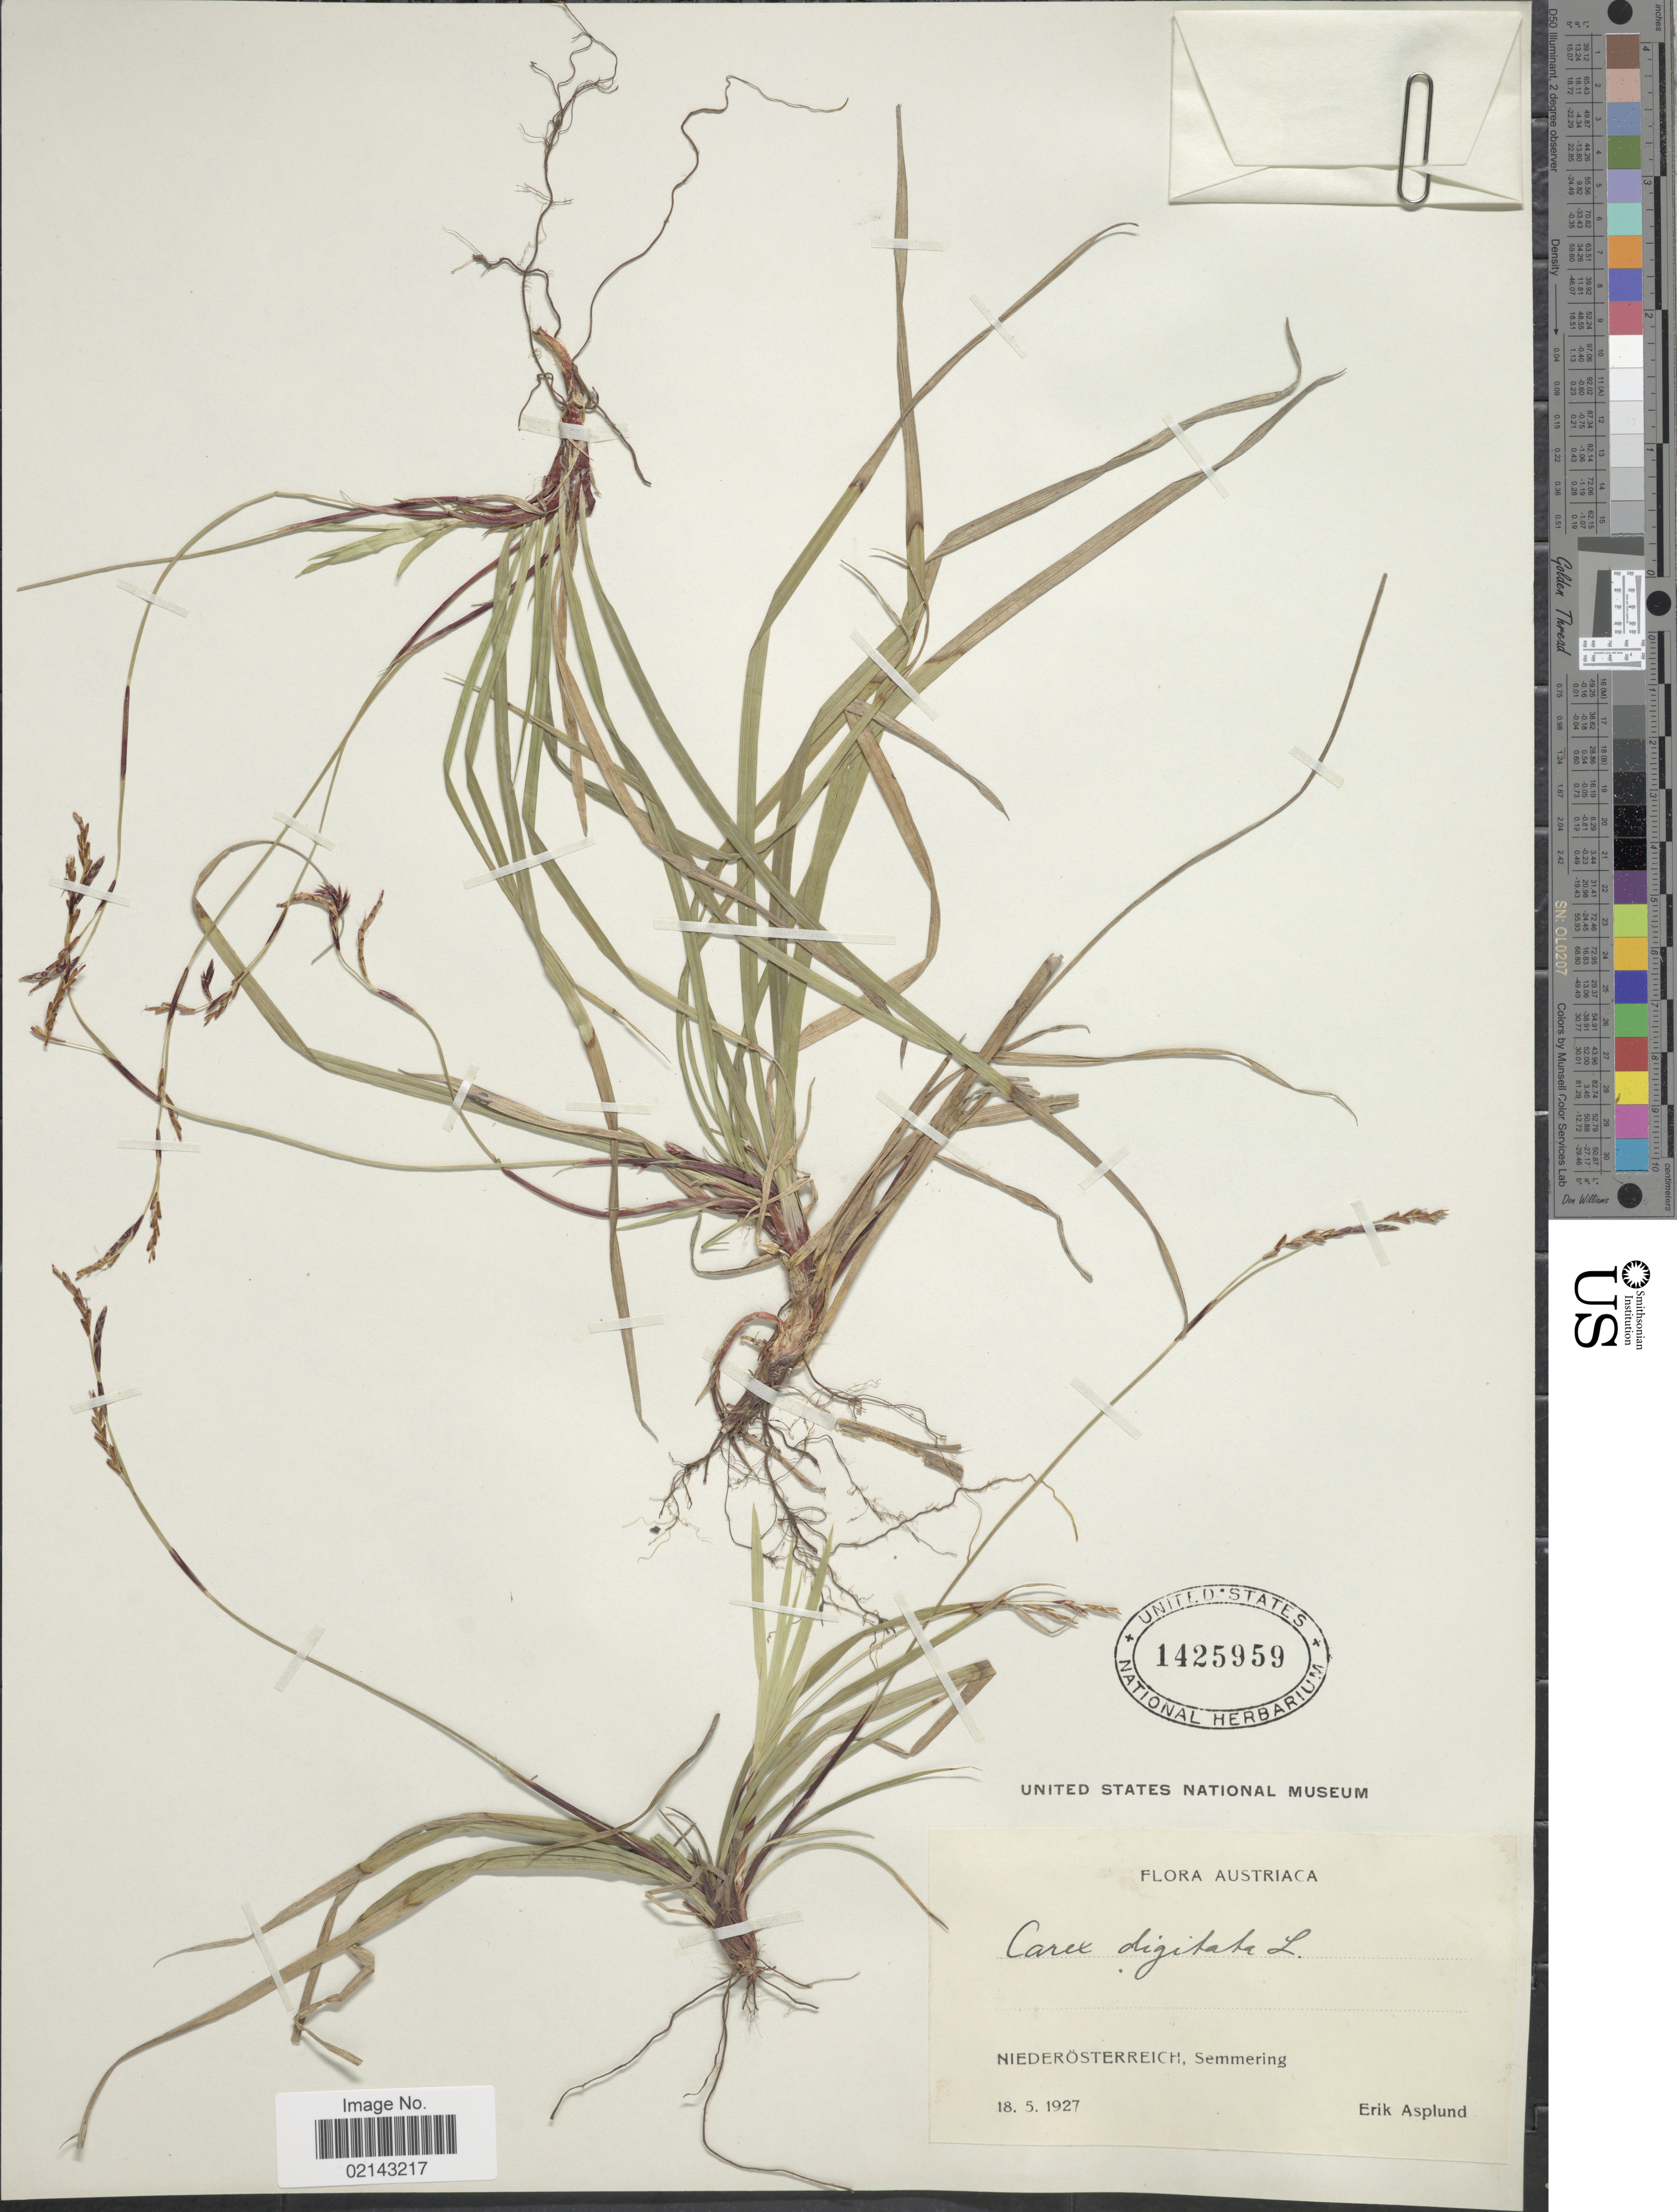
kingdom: Plantae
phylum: Tracheophyta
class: Liliopsida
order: Poales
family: Cyperaceae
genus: Carex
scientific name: Carex digitata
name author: L.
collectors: E. Asplund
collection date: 1927-05-18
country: Austria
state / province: Niederosterreich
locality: Austriaca. Semmering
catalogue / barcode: US 1425959